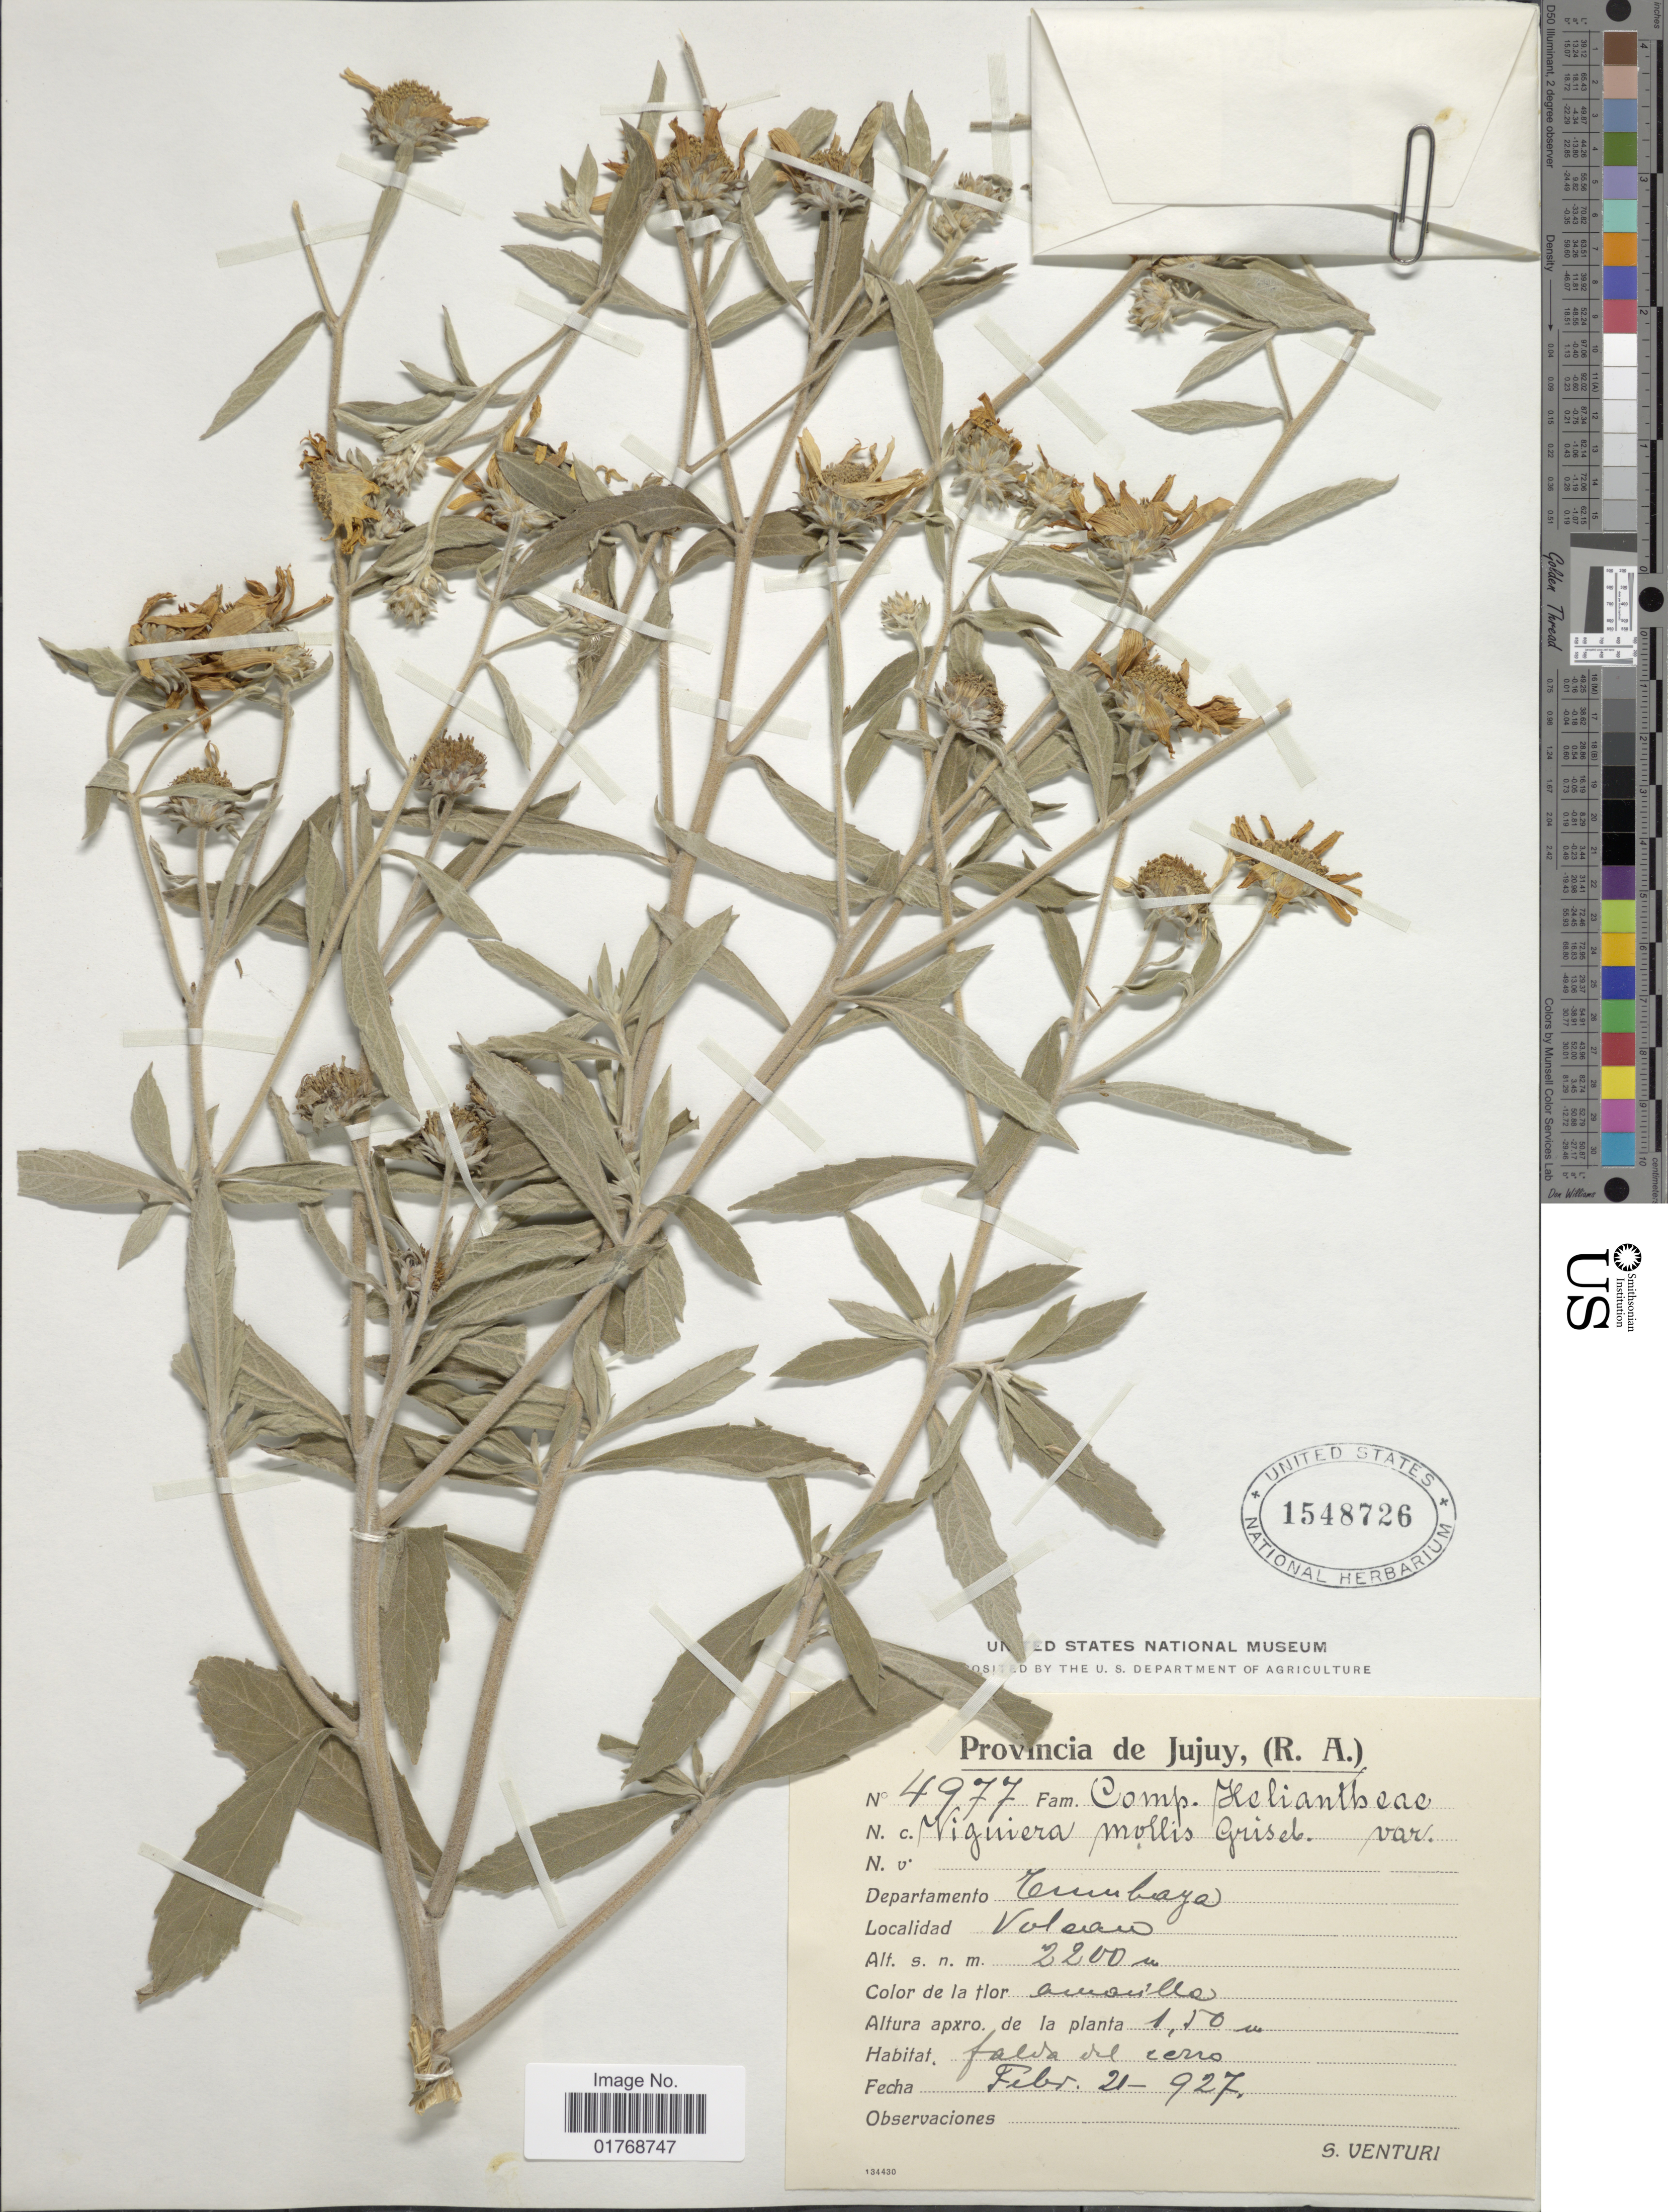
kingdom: Plantae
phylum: Tracheophyta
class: Magnoliopsida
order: Asterales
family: Asteraceae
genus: Viguiera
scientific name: Viguiera mollis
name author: Griseb.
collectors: S. Venturi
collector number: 4977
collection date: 1927-02-21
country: Argentina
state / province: Jujuy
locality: Provincia de Jujuy, (R.A.). Departamento Tumbaya. Volcan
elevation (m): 2200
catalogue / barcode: US 1548726